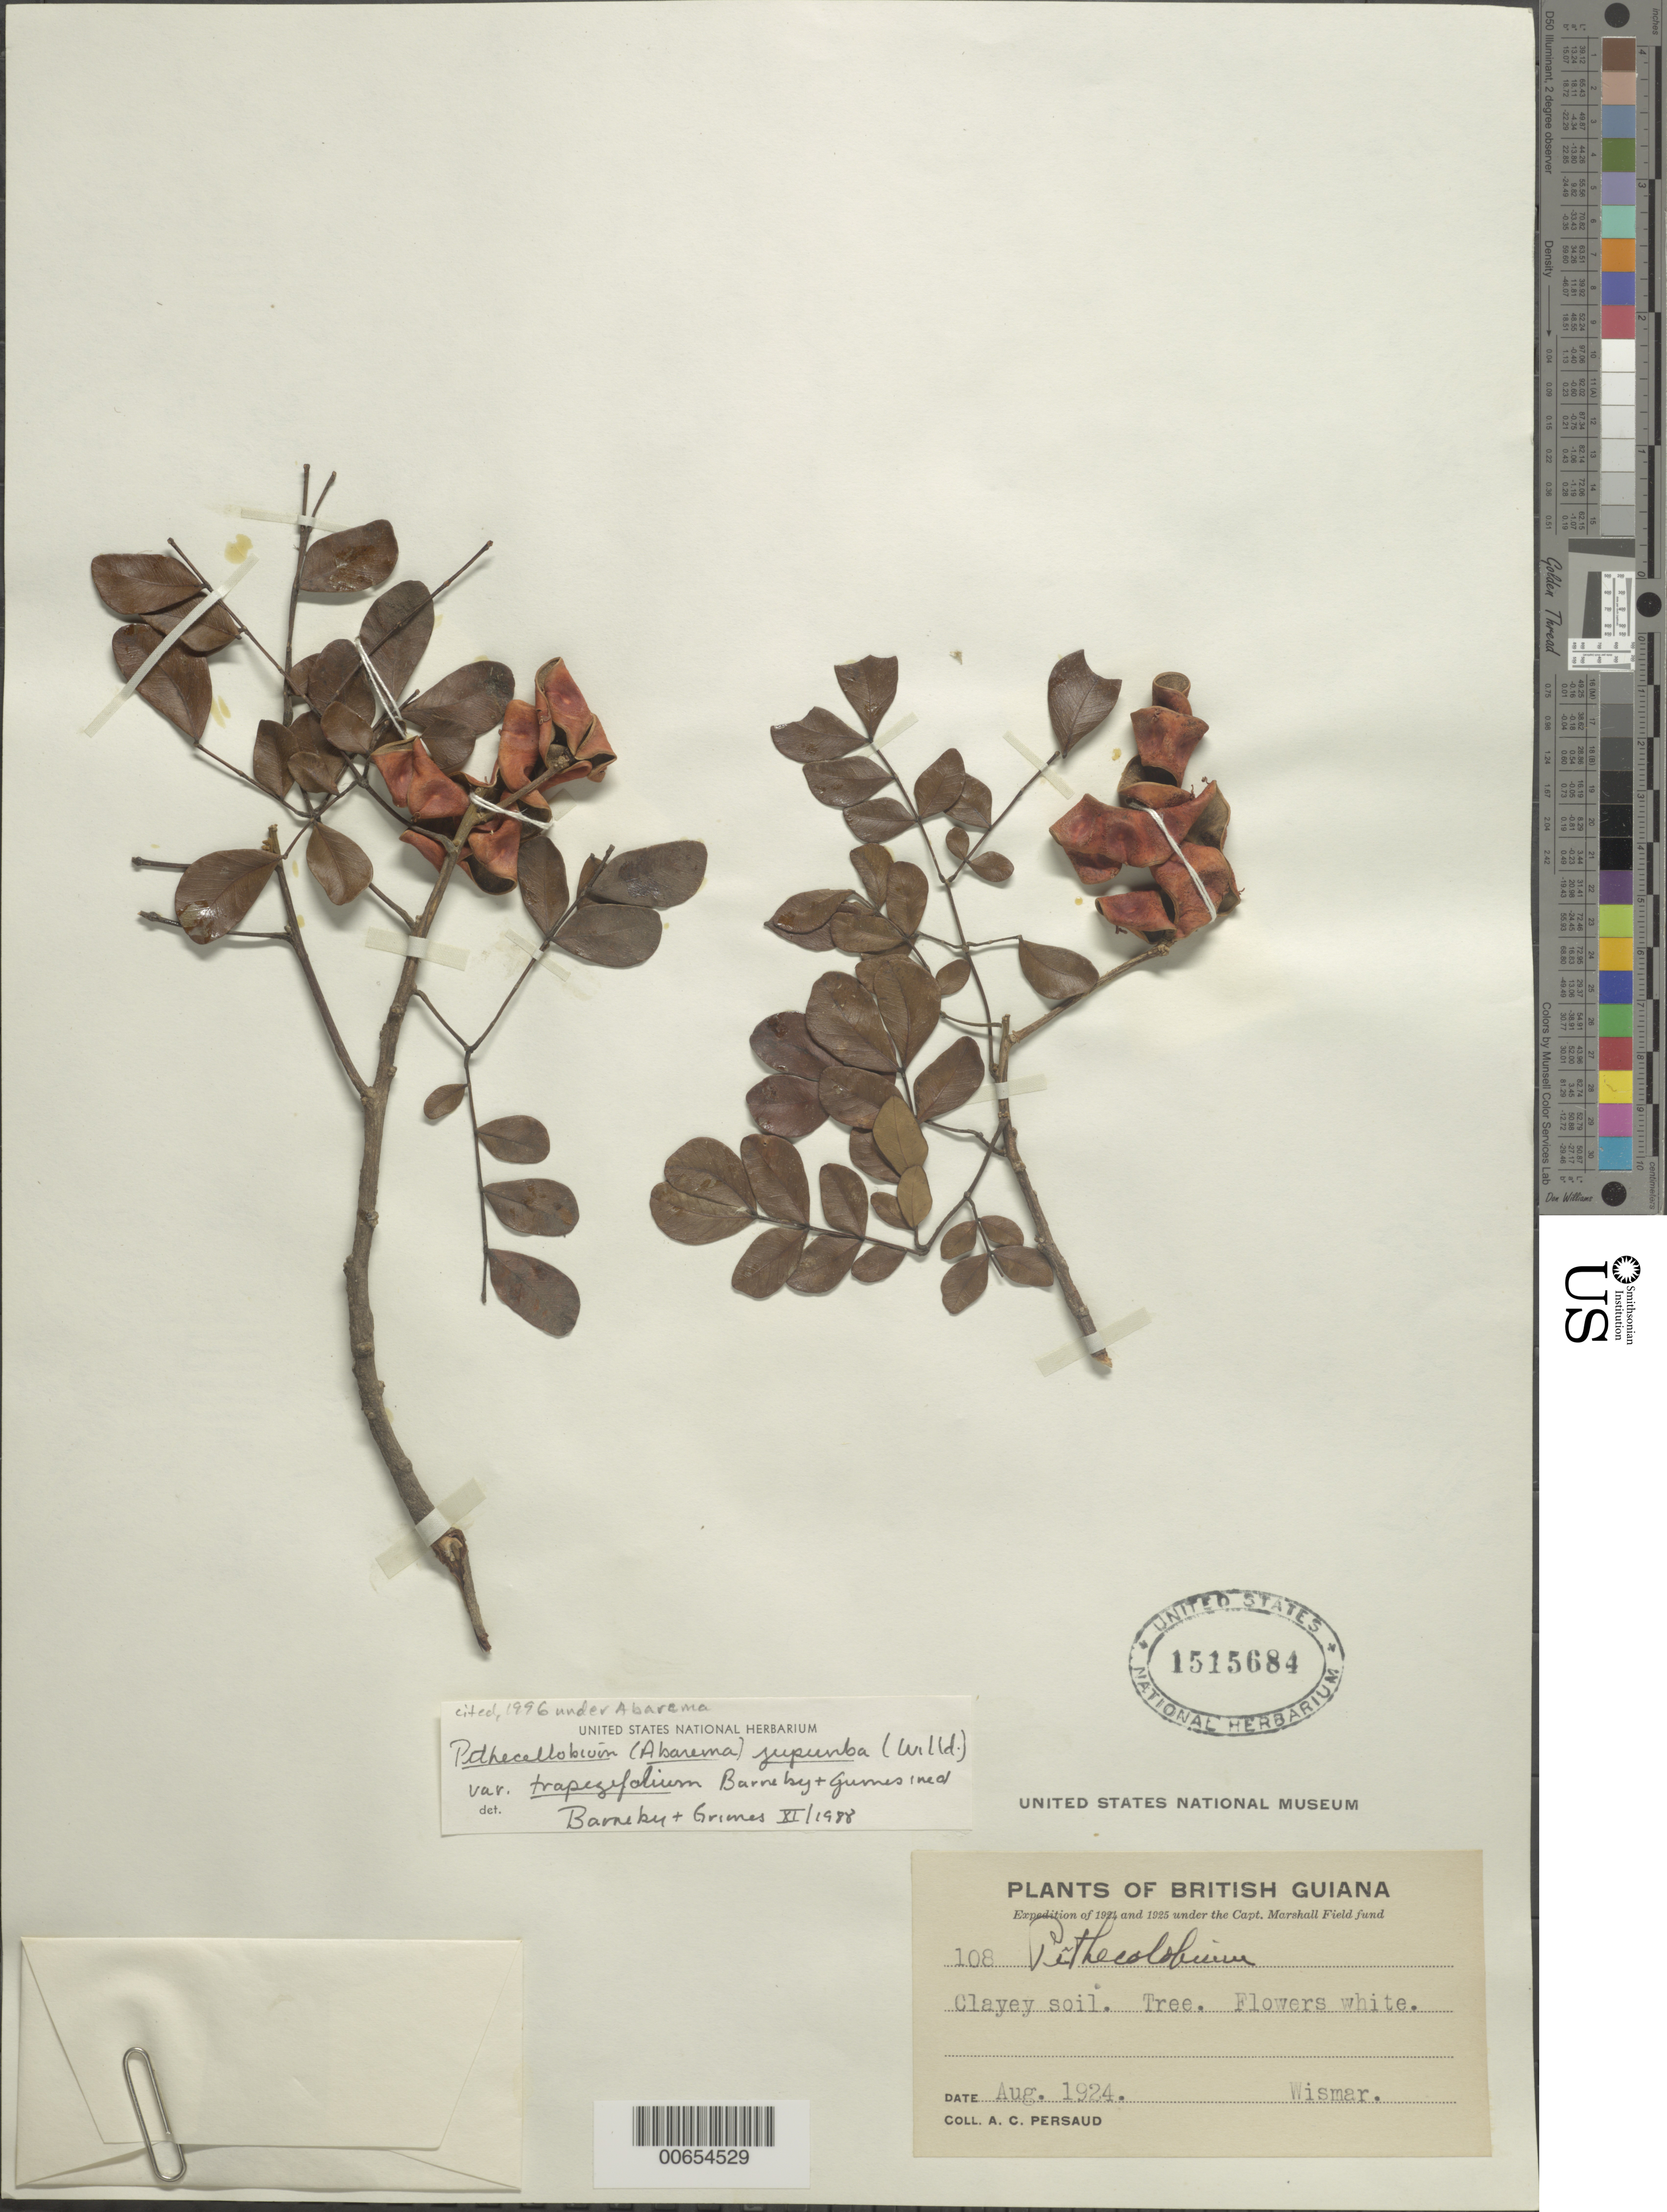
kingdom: Plantae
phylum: Tracheophyta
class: Magnoliopsida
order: Fabales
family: Fabaceae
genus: Jupunba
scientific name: Jupunba trapezifolia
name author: (Vahl) Moldenke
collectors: A. Persaud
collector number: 108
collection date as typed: Aug-24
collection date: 1924-08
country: Guyana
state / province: U. Demerara-Berbice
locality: Wismar, on the Demerara River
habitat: Clayey soil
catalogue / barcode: US 1515684